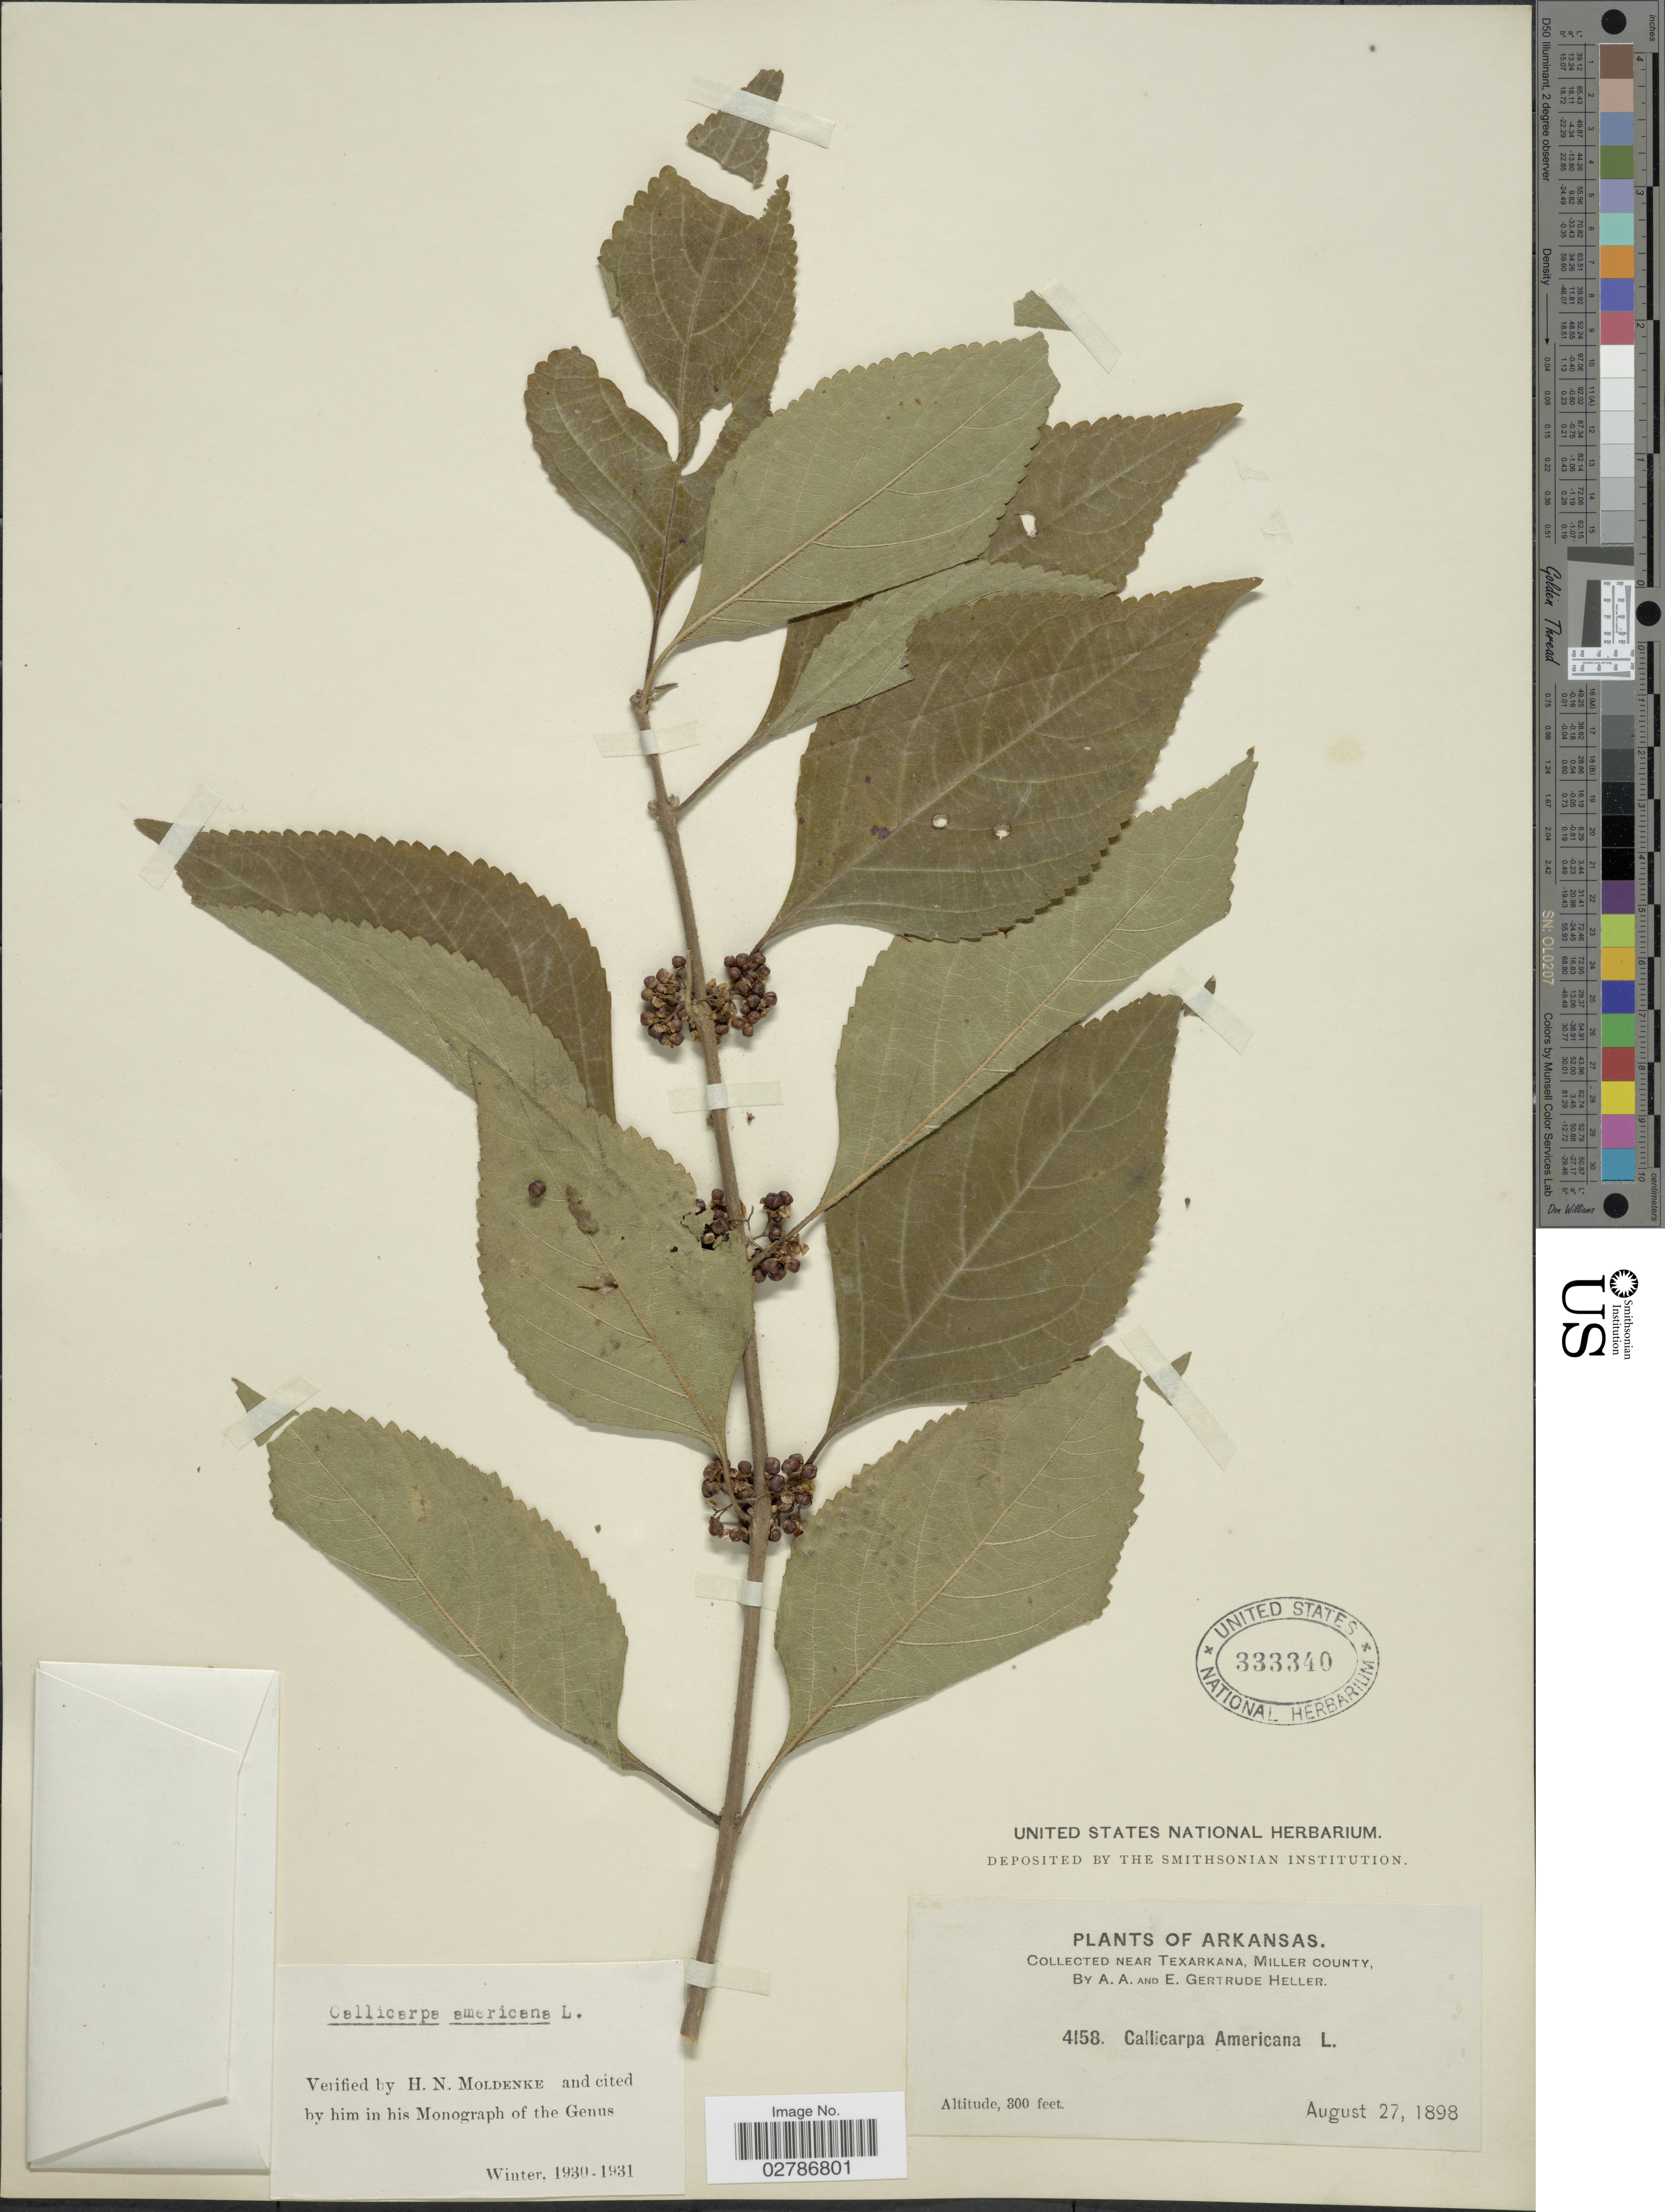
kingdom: Plantae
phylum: Tracheophyta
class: Magnoliopsida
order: Lamiales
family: Lamiaceae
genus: Callicarpa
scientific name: Callicarpa americana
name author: L.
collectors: A. A. Heller & E. G. Heller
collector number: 4158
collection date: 1898-08-27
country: United States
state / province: Arkansas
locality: Texarkana, Miller County.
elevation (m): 91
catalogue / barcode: US 333340